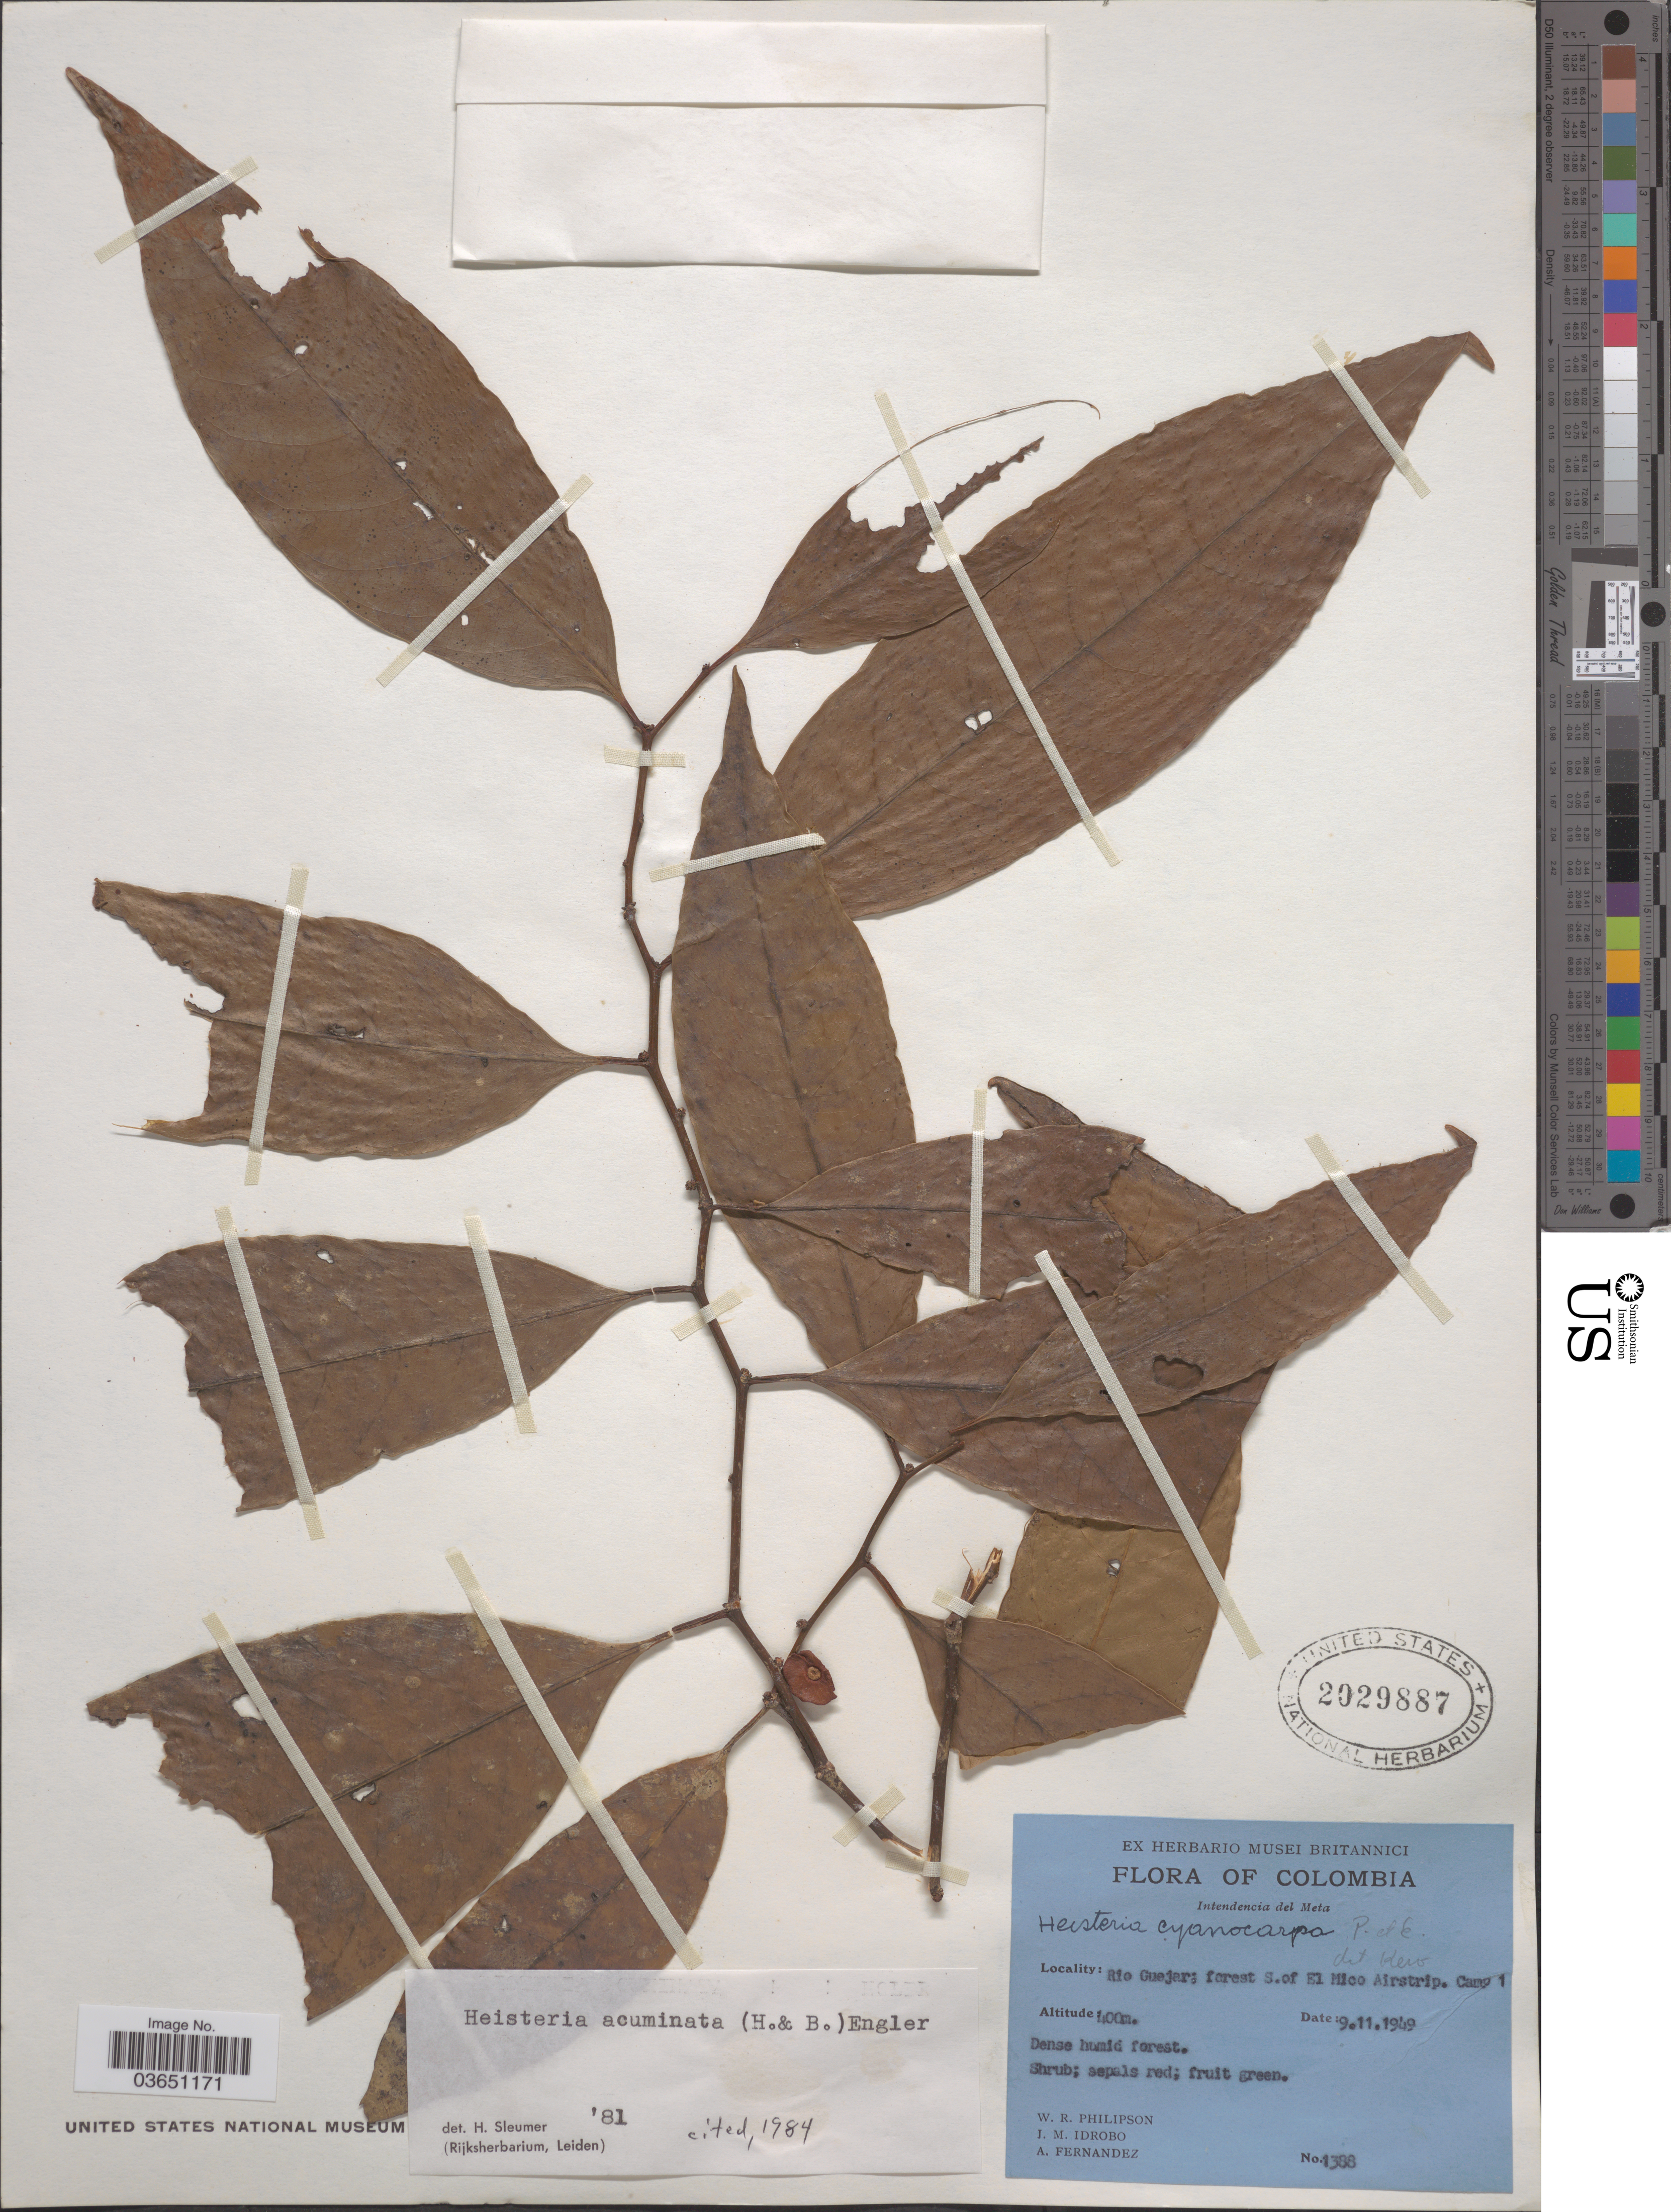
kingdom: Plantae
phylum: Tracheophyta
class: Magnoliopsida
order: Santalales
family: Erythropalaceae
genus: Heisteria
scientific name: Heisteria acuminata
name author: (Humb. & Bonpl.) Engl.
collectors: W. R. Philipson, J. M. Idrobo & A. Fernandez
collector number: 1388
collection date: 1949-11-09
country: Colombia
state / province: Meta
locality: Intendencia del Meta. Rio Guejar; forest S. of El Mico Airstrip. Camp 1.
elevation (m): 400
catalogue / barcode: US 2029887